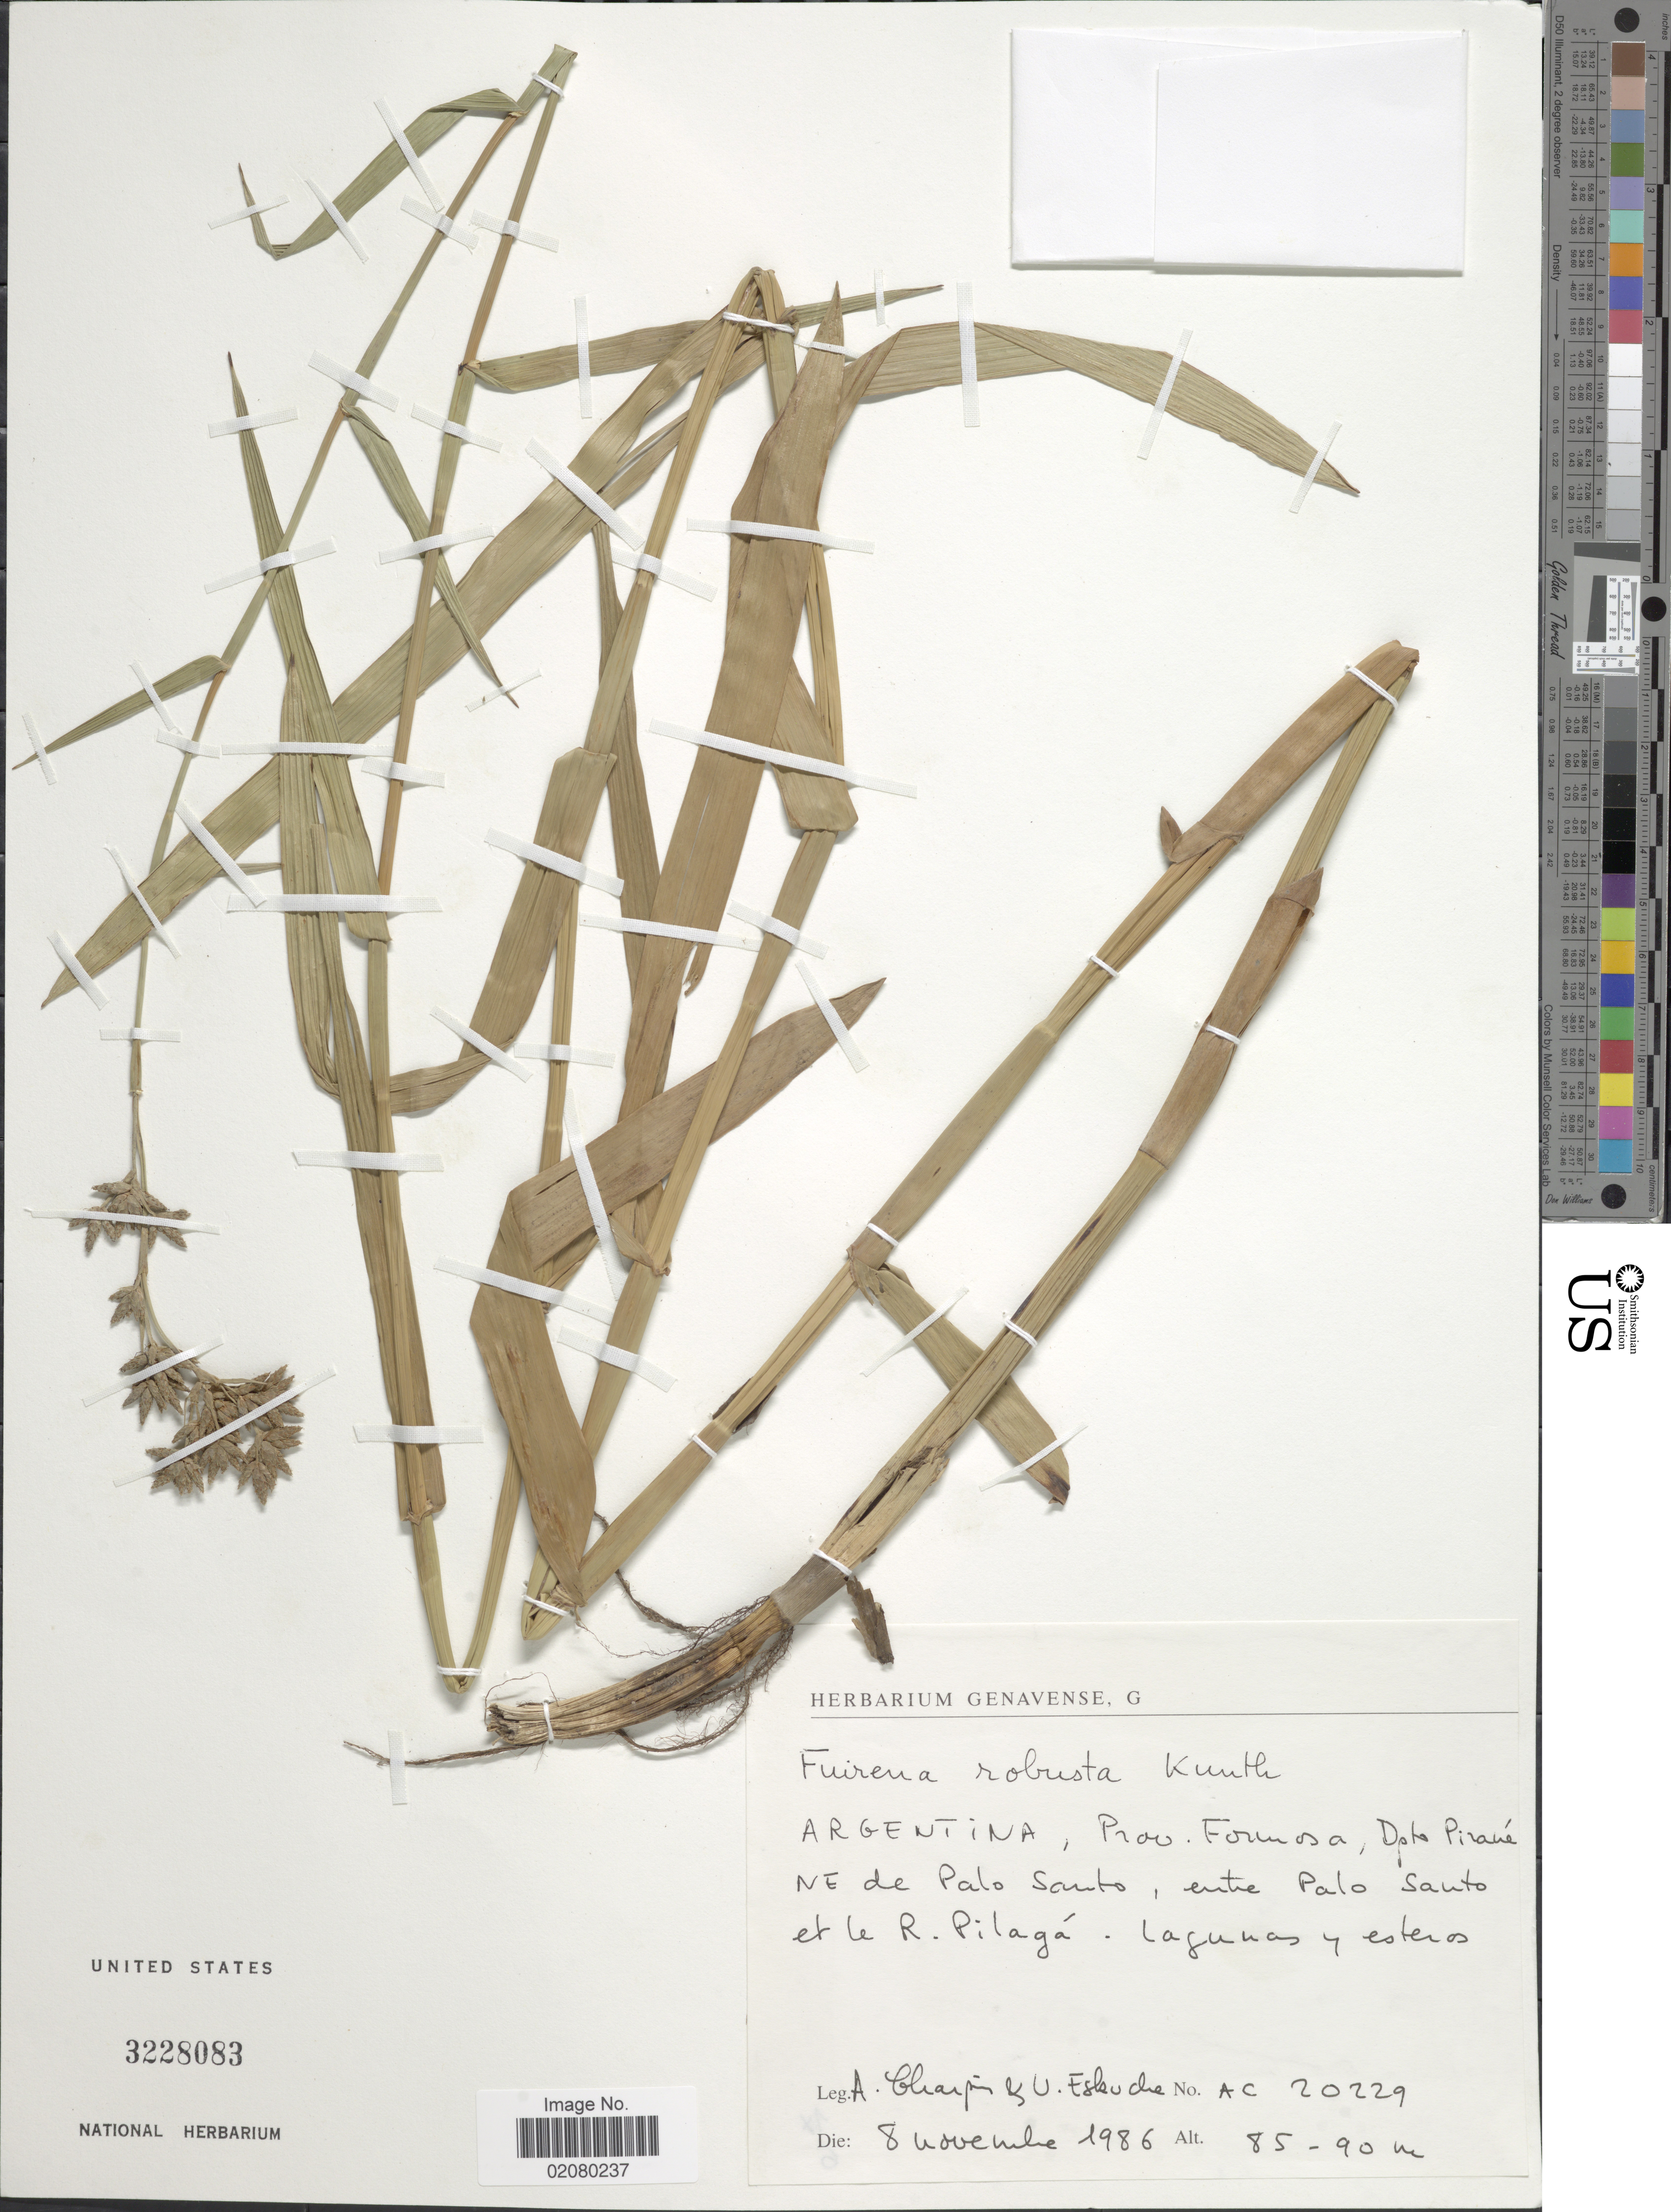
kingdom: Plantae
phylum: Tracheophyta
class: Liliopsida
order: Poales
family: Cyperaceae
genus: Fuirena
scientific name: Fuirena robusta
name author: Kunth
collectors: A. Charpin & U. Esleuche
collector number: AC20229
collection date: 1986-11-08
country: Argentina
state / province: Formosa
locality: Prov. Formosa, Dpto. Pirane ne de Palo Santo, entre Palo Santo et le R. Pilaga, lagunas y esteros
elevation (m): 85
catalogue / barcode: US 3228083